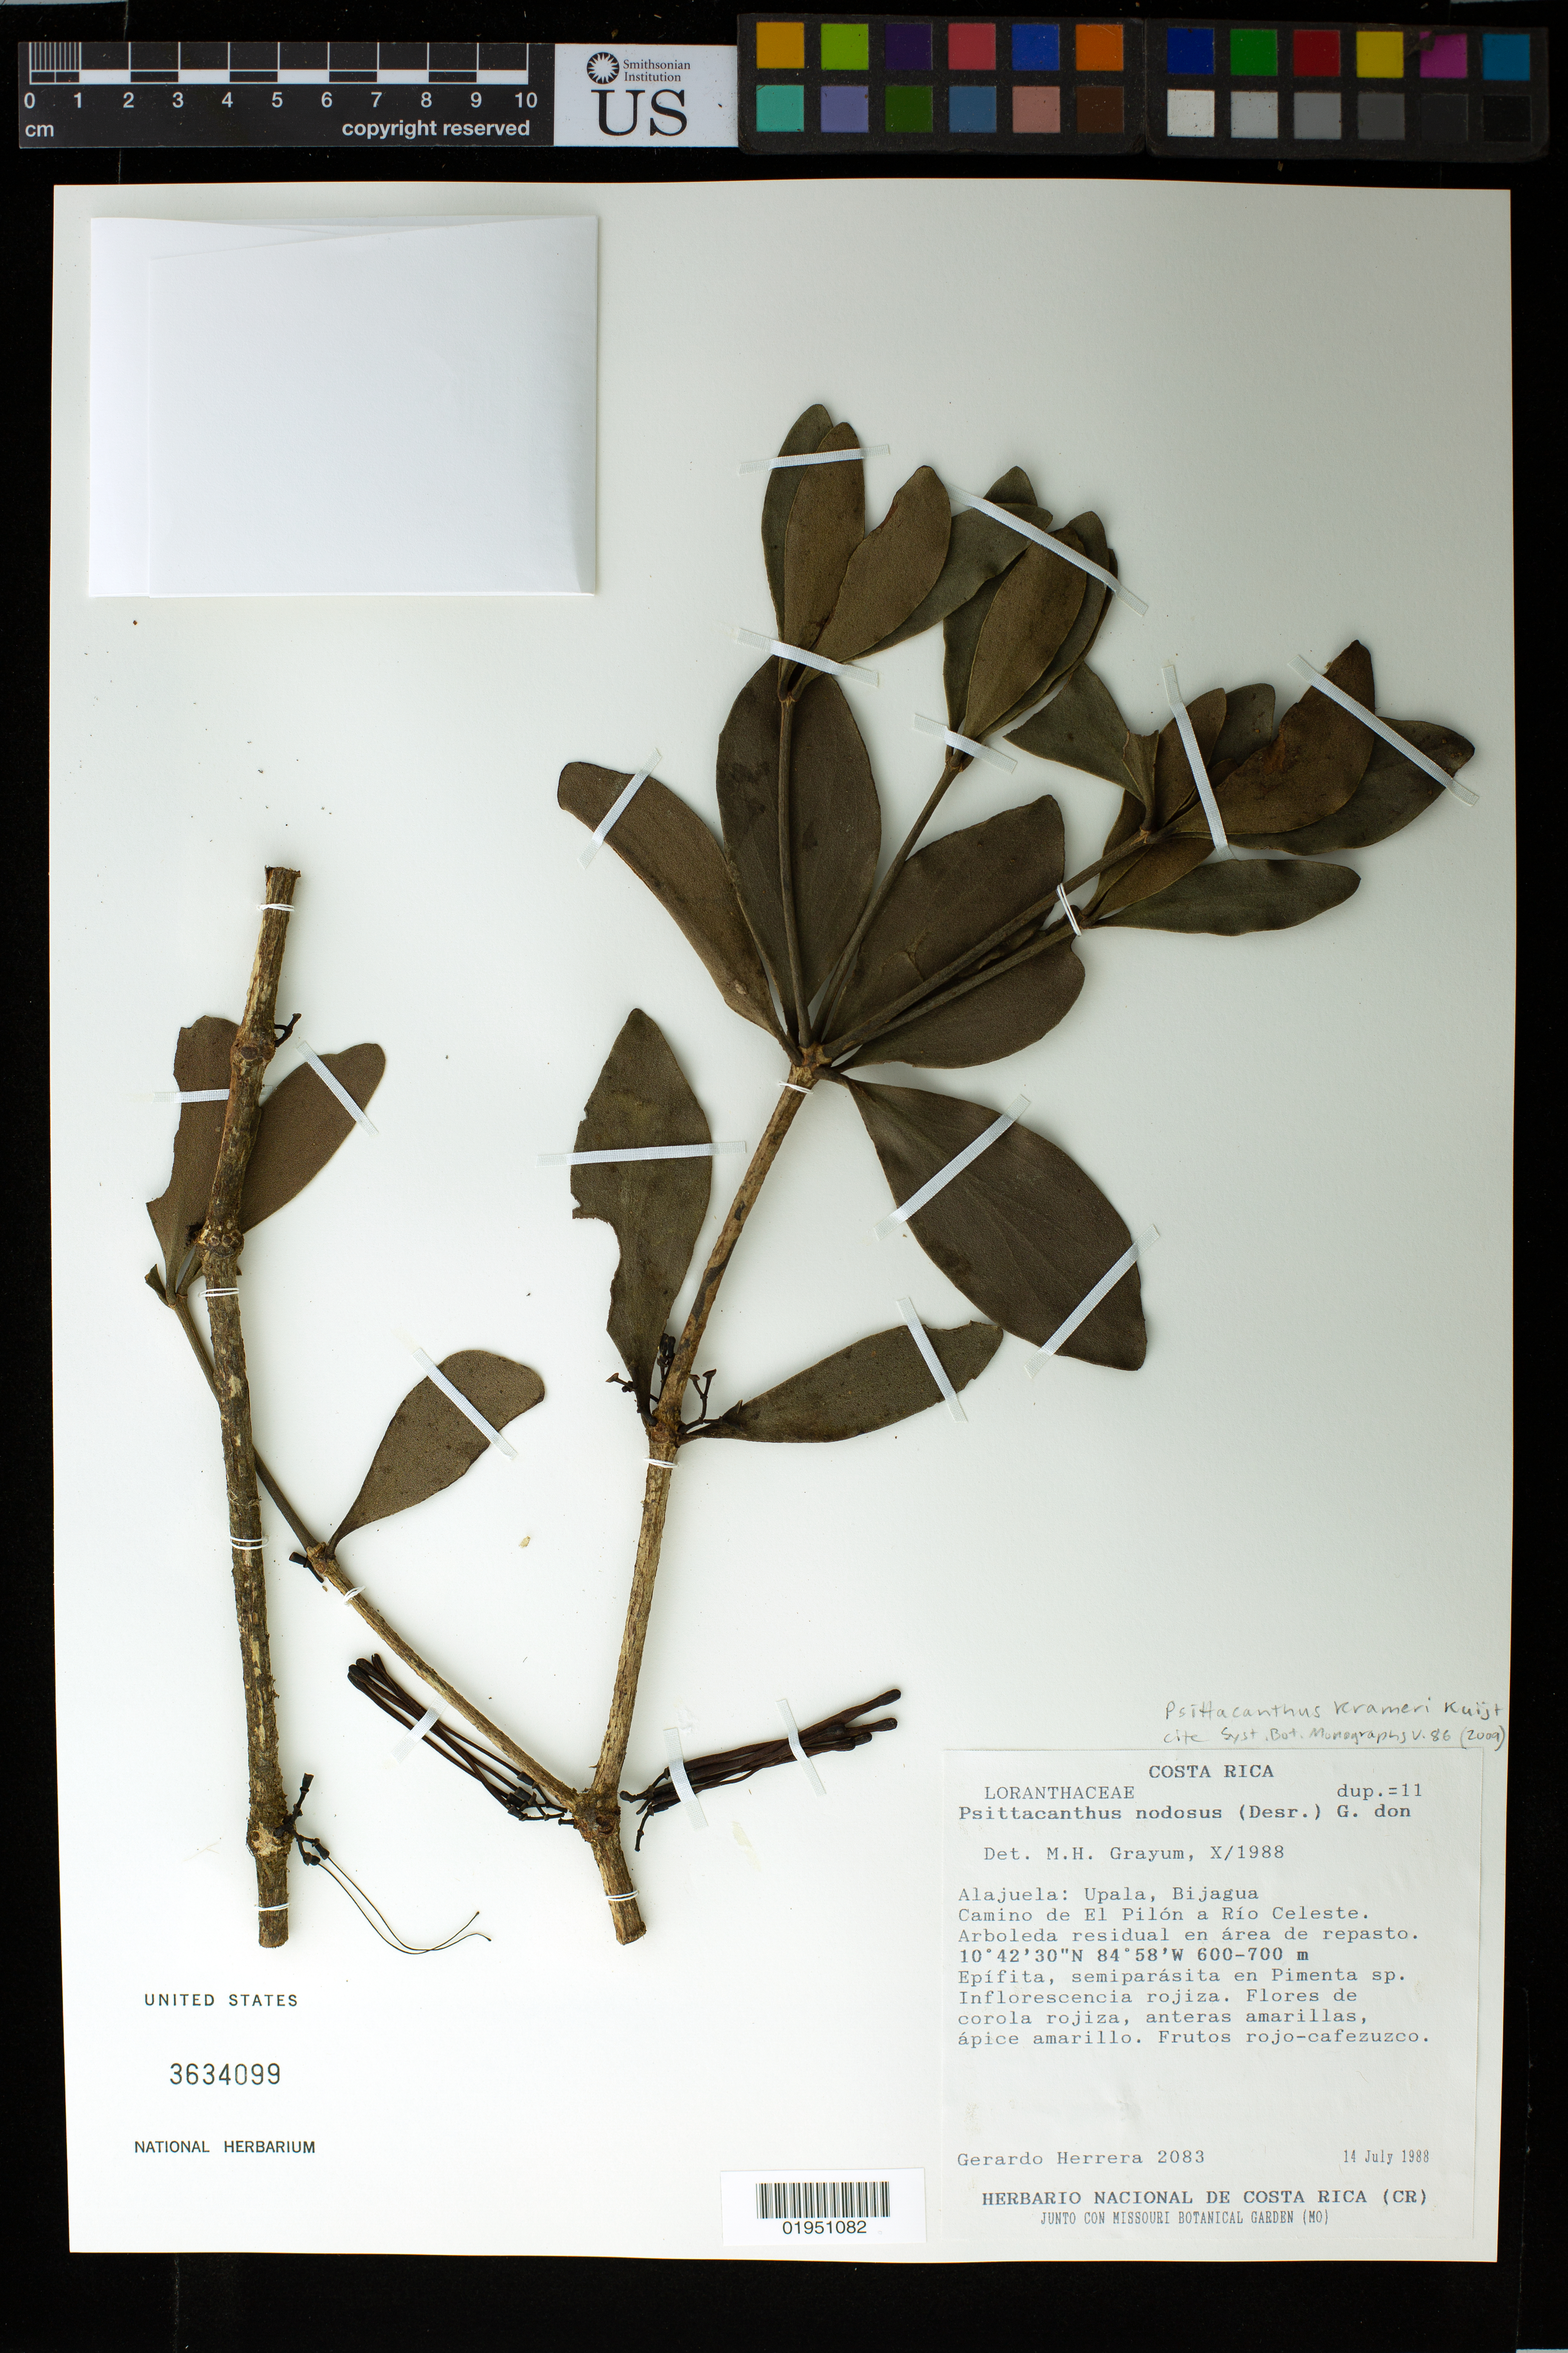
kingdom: Plantae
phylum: Tracheophyta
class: Magnoliopsida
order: Santalales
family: Loranthaceae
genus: Psittacanthus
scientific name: Psittacanthus krameri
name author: Kuijt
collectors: G. Herrera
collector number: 2083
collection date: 1988-07-14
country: Costa Rica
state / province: Alajuela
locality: Upala, Bijagua, Camino de El Pilon a Rio Celeste.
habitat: Arboleda residual en area de repasto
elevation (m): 600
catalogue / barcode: US 3634099